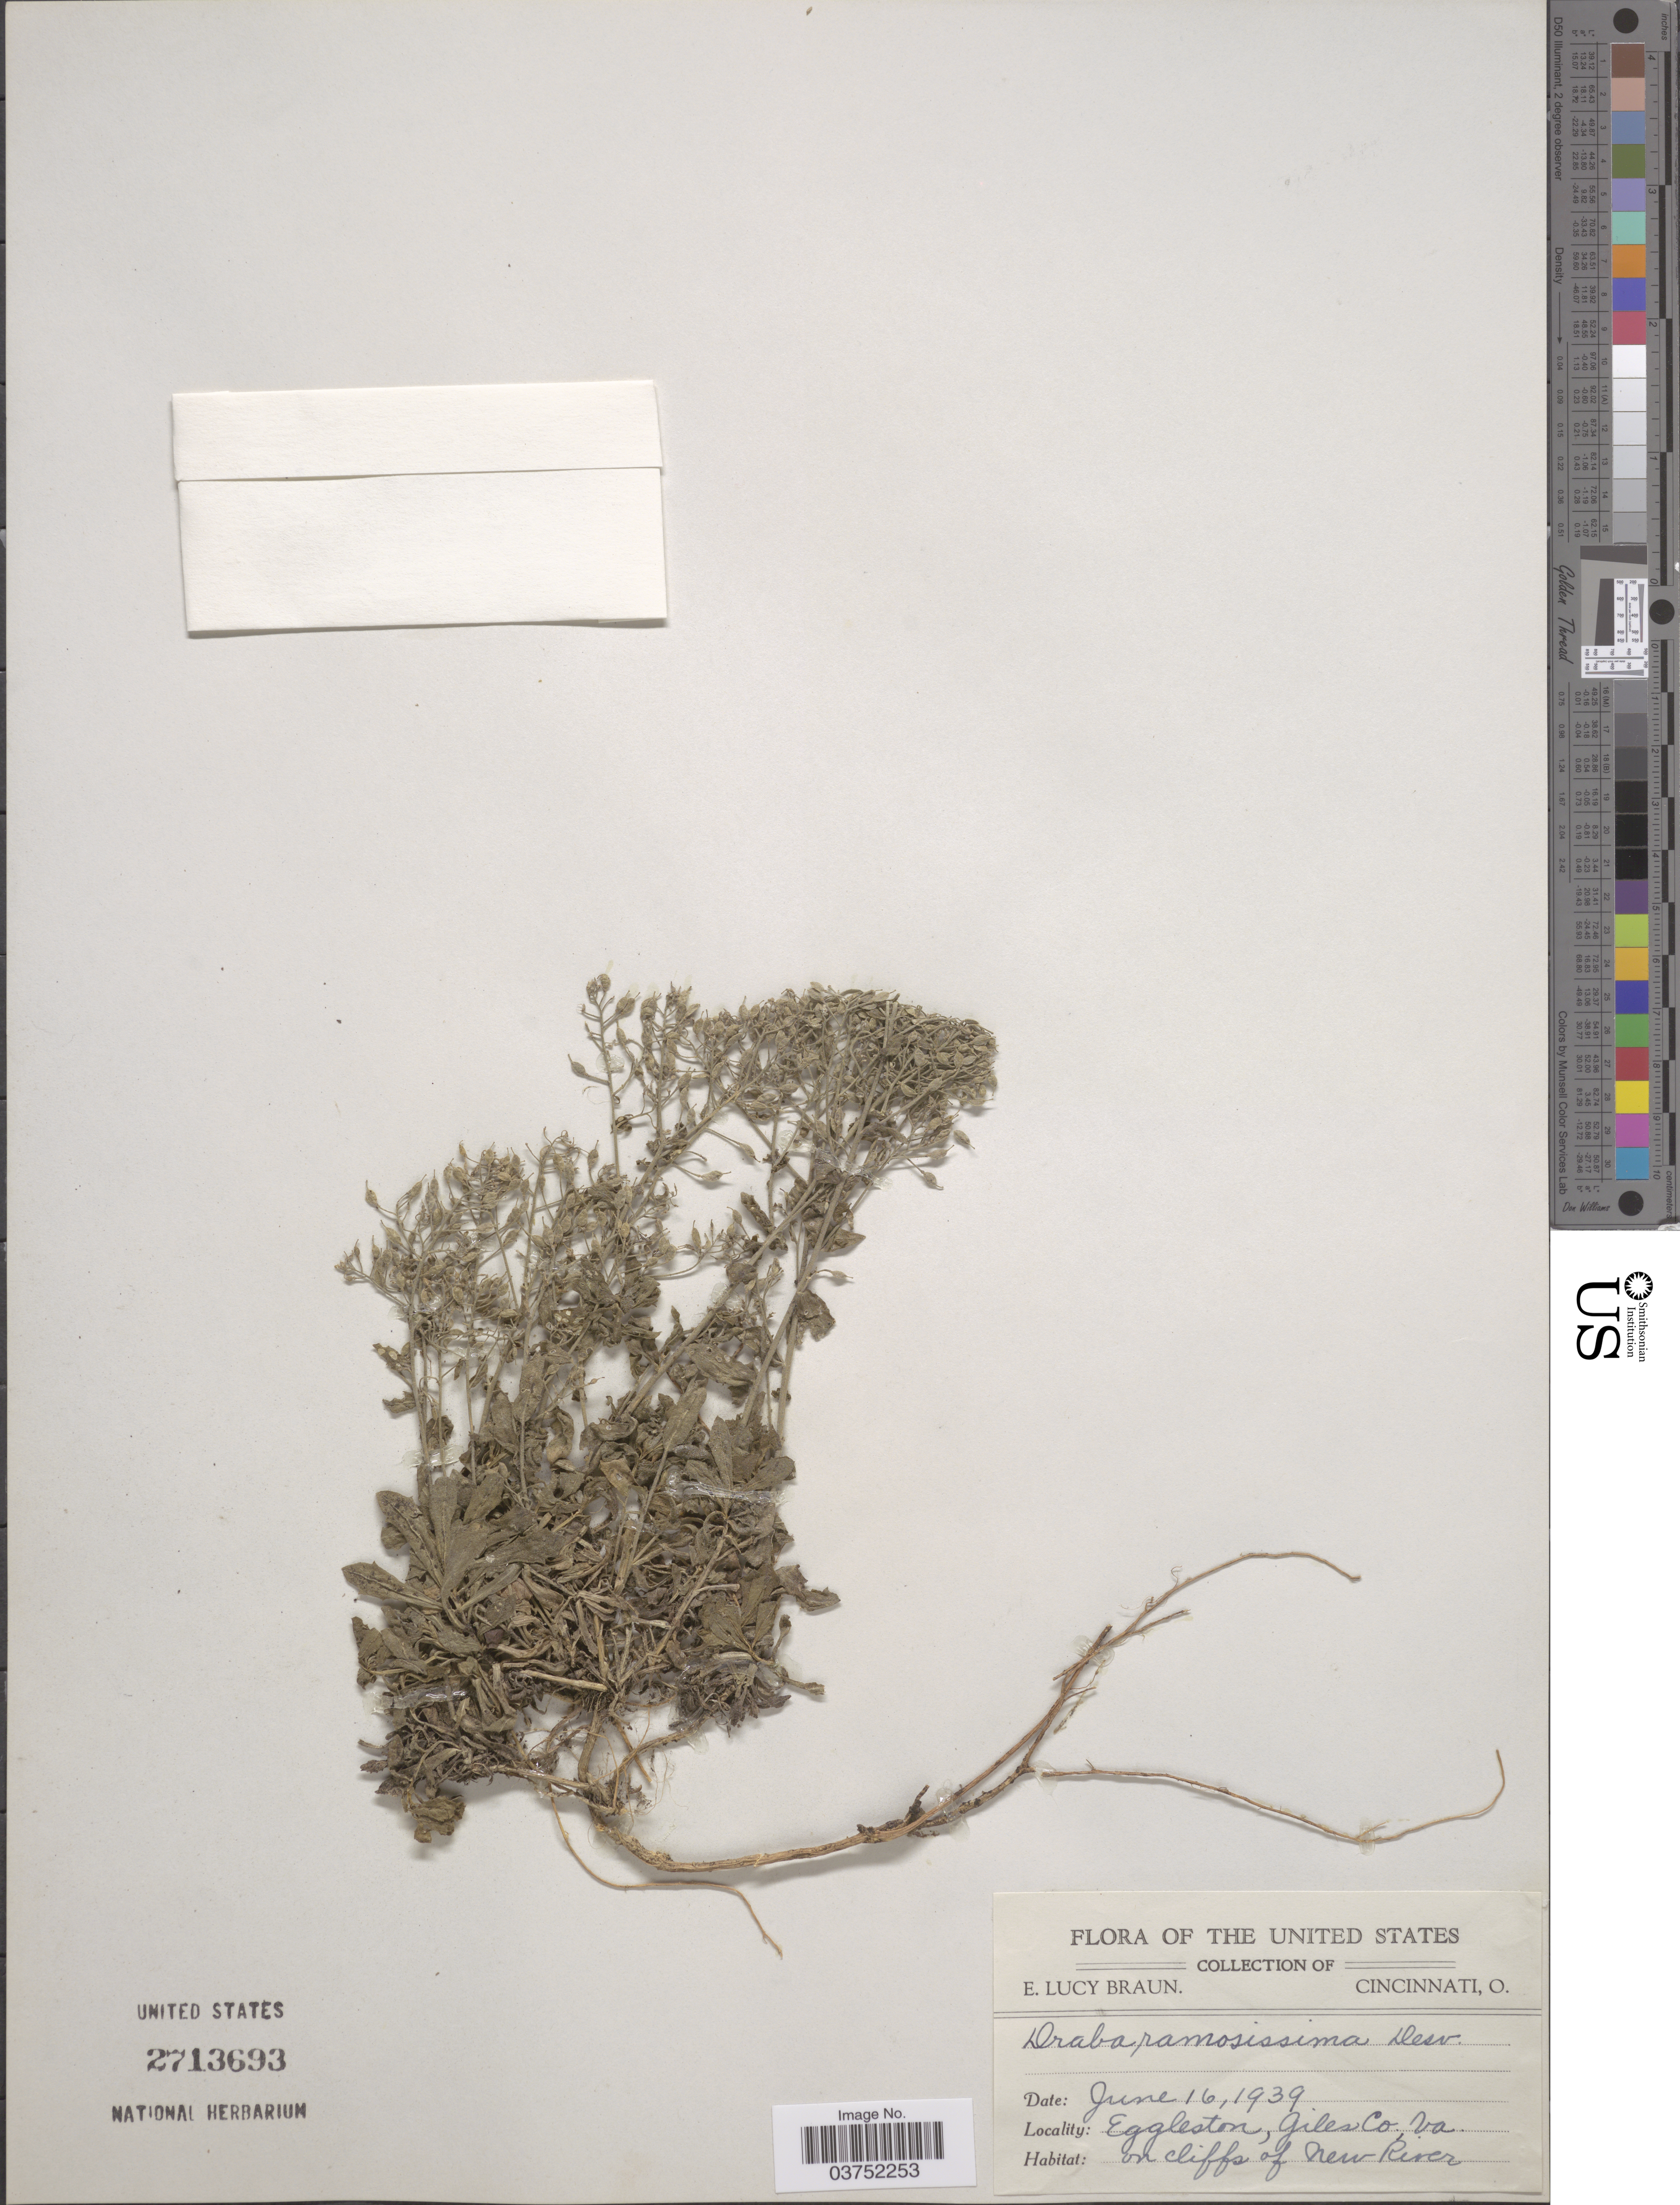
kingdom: Plantae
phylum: Tracheophyta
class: Magnoliopsida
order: Brassicales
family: Brassicaceae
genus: Draba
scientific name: Draba ramosissima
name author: Desv.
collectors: E. L. Braun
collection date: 1939-06-16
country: United States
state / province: Virginia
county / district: Giles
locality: Eggleston, Giles Co. On cliffs of New River.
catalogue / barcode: US 2713693